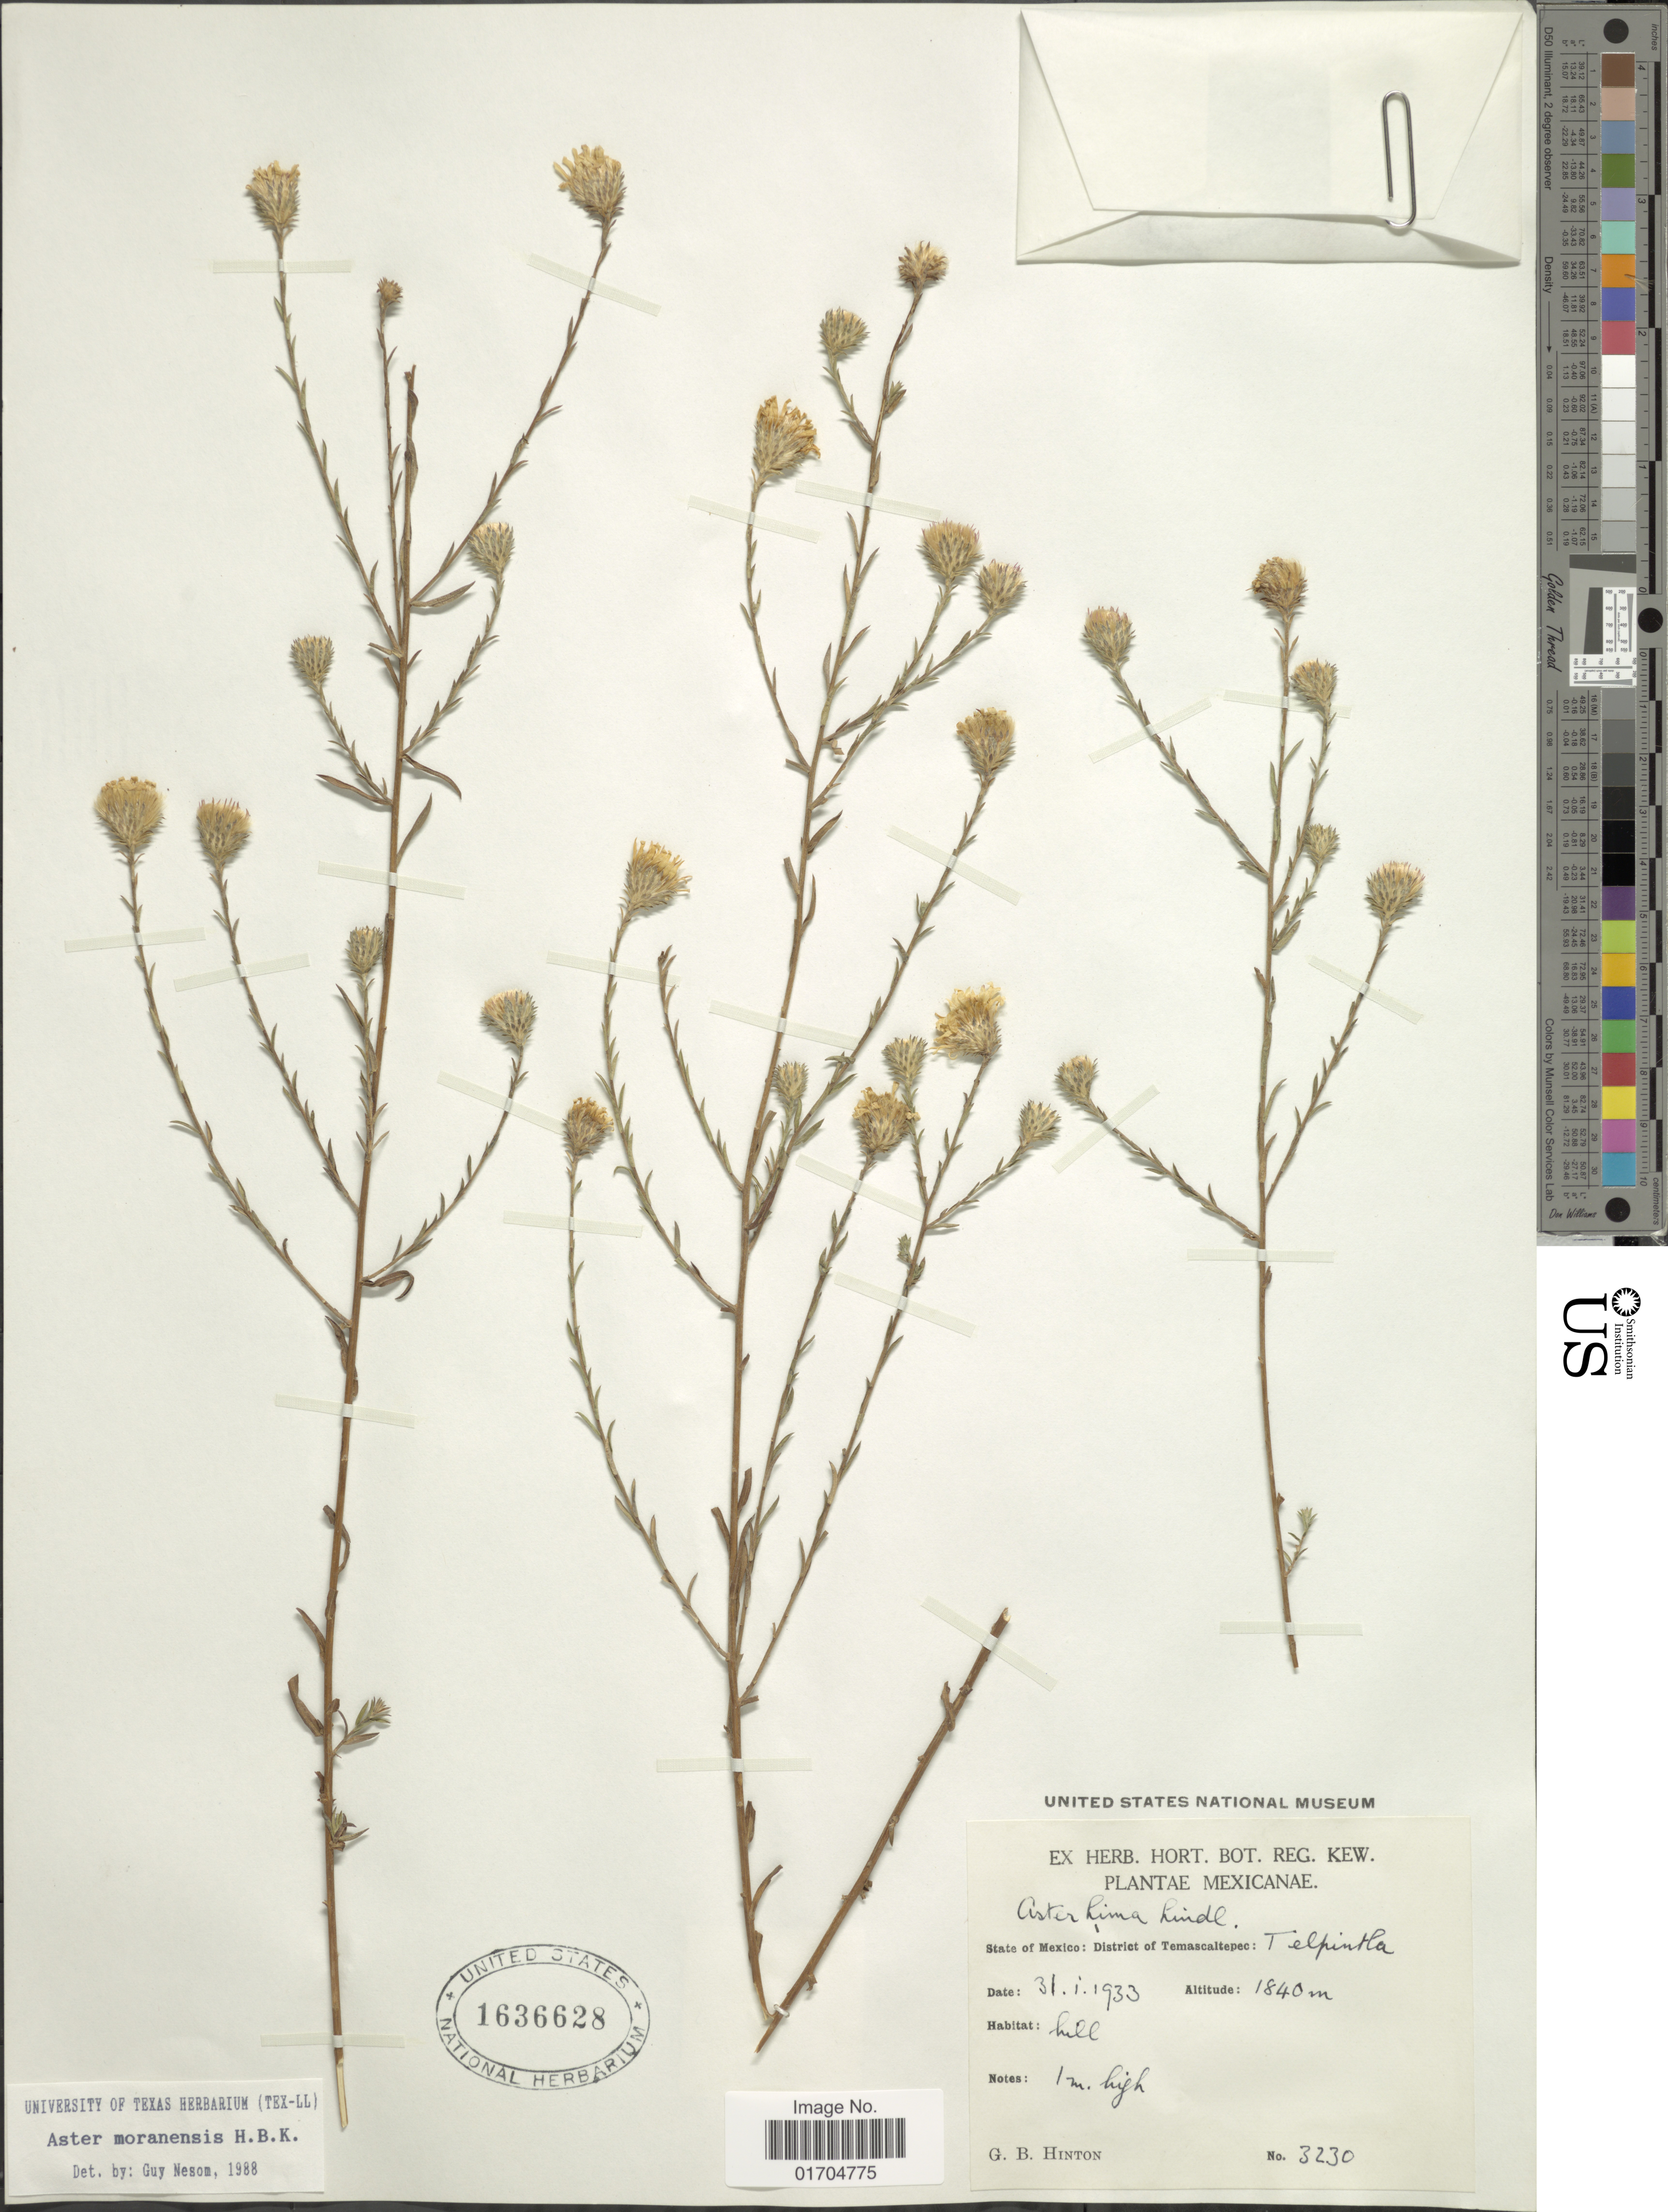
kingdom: Plantae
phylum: Tracheophyta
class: Magnoliopsida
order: Asterales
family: Asteraceae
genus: Symphyotrichum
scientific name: Symphyotrichum moranense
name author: (Kunth) G.L. Nesom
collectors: G. B. Hinton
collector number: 3230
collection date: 1933-01-31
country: Mexico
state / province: México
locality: District of Temascaltepec: Telpintla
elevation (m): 1840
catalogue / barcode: US 1636628